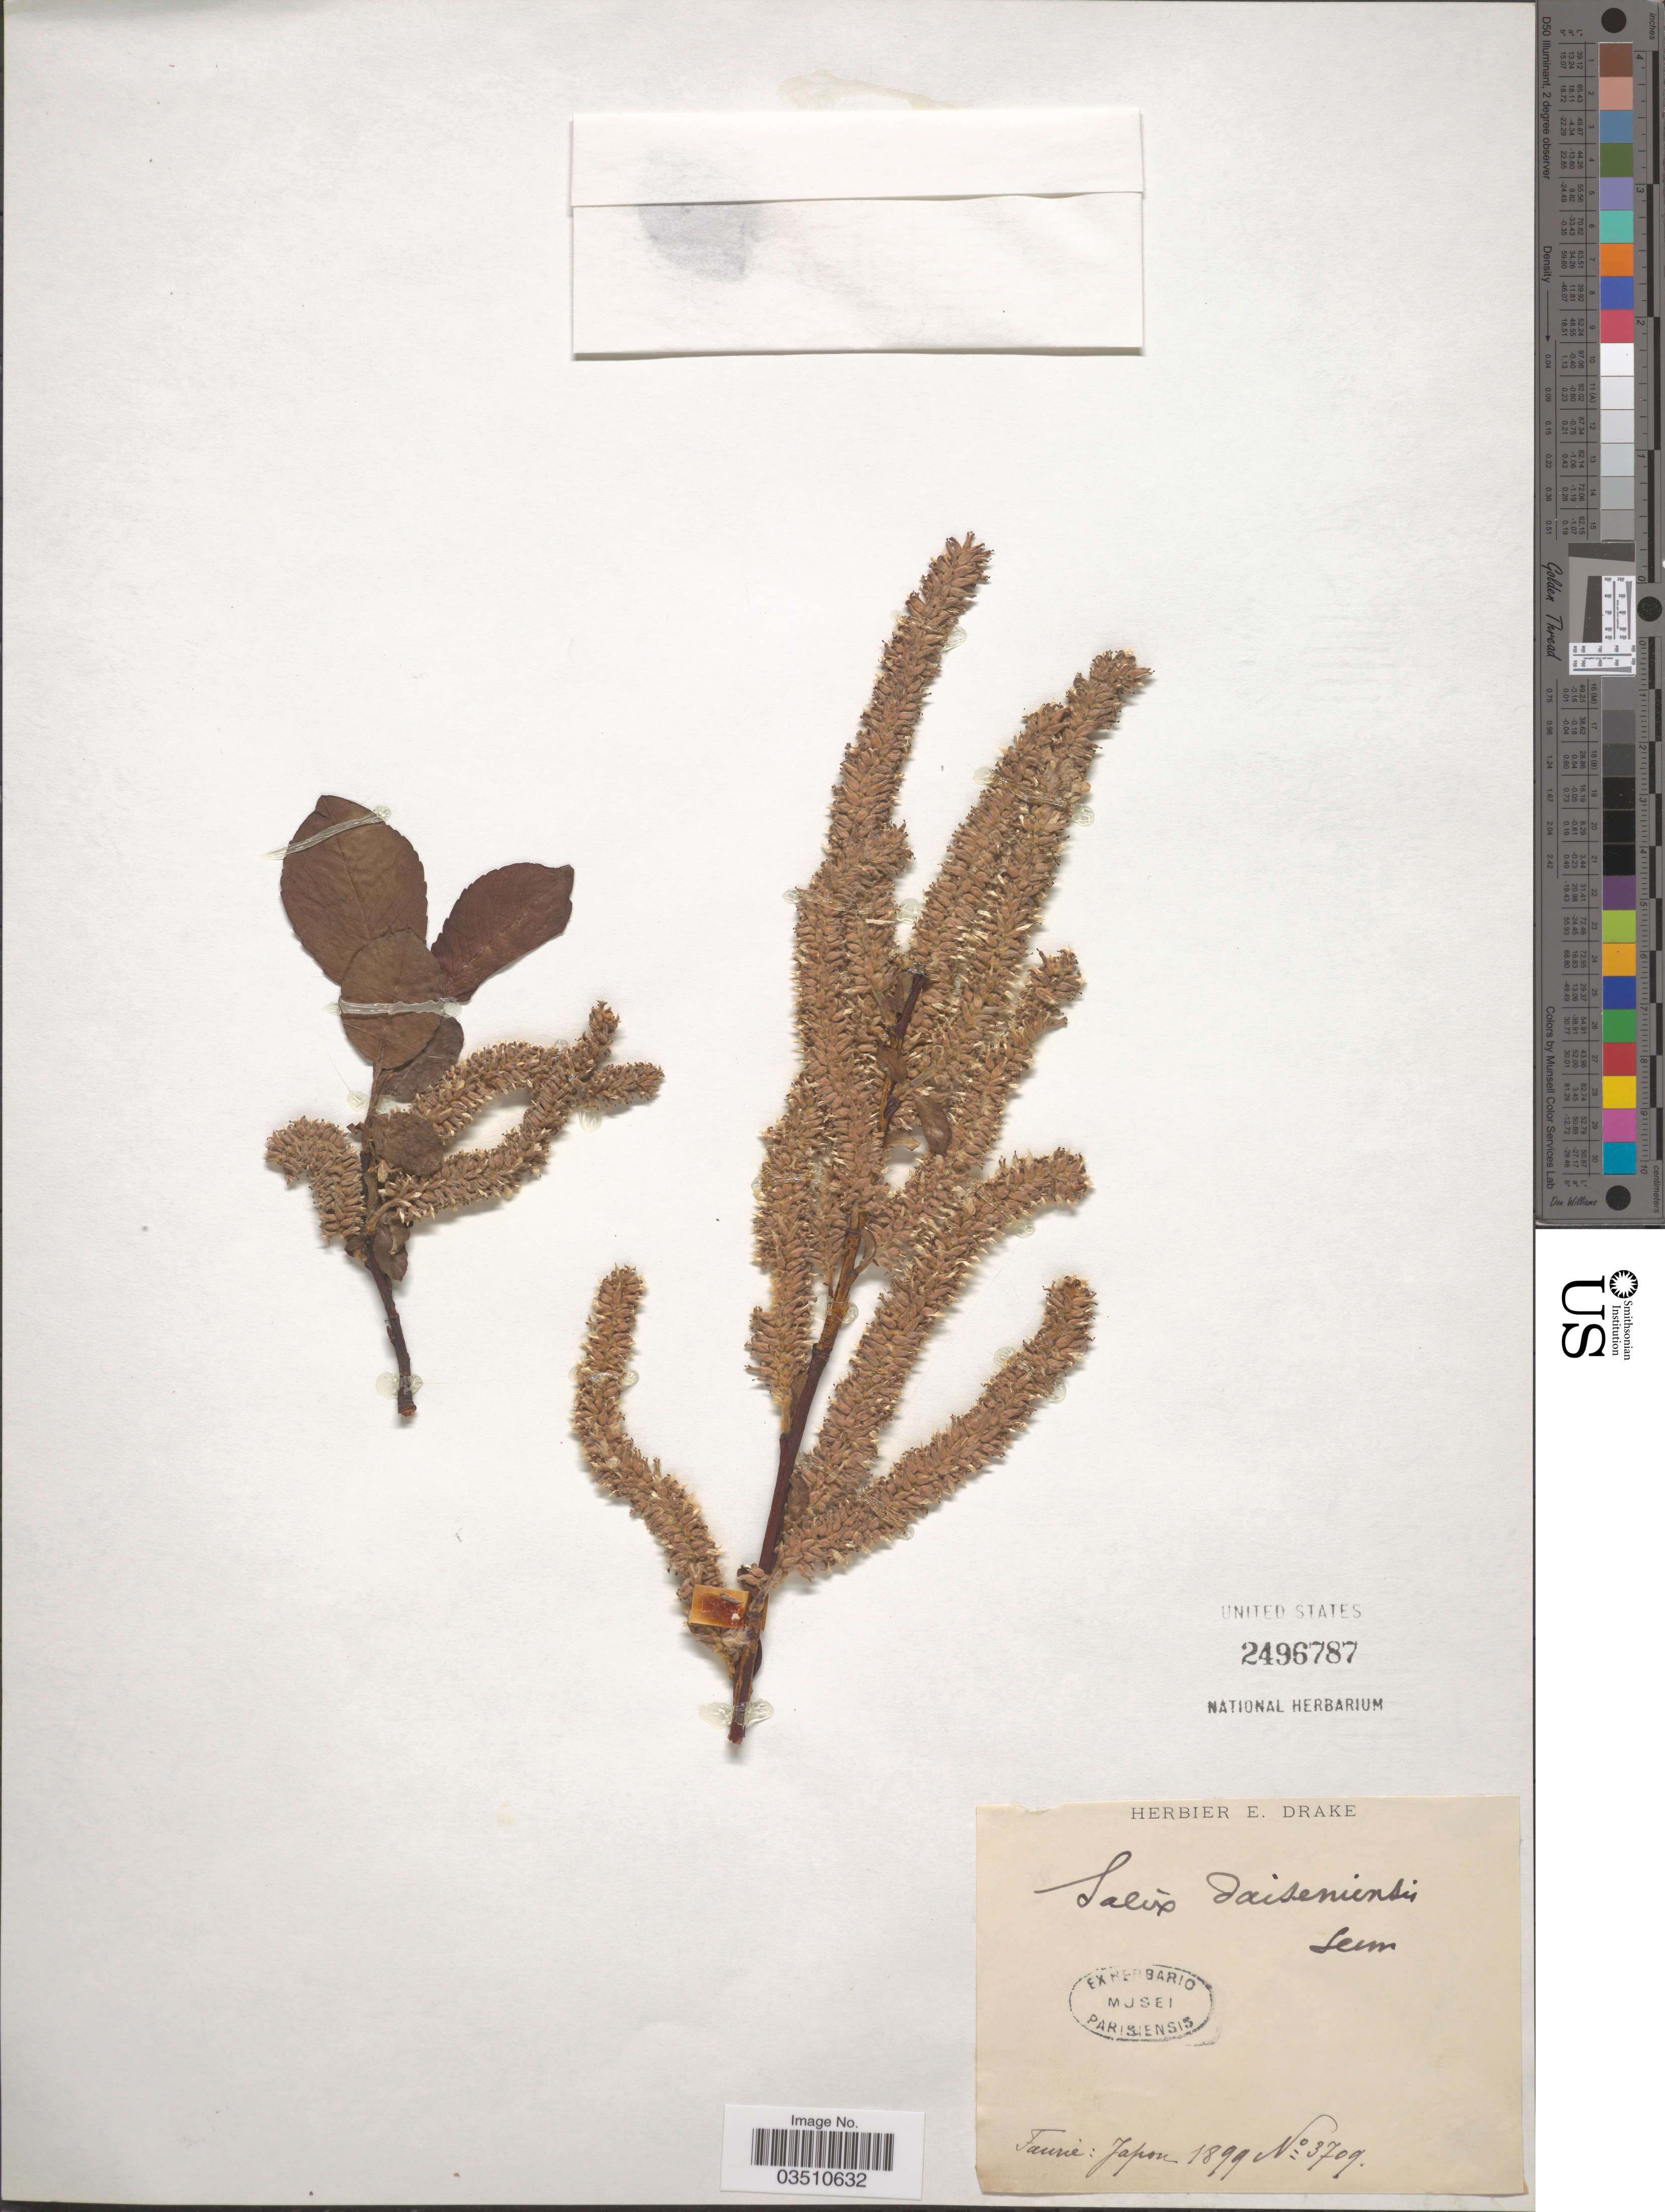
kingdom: Plantae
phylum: Tracheophyta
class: Magnoliopsida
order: Malpighiales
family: Salicaceae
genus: Salix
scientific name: Salix daiseniensis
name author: Seemen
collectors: -. Faurie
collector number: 3709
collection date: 1899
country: Japan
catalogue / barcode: US 2496787